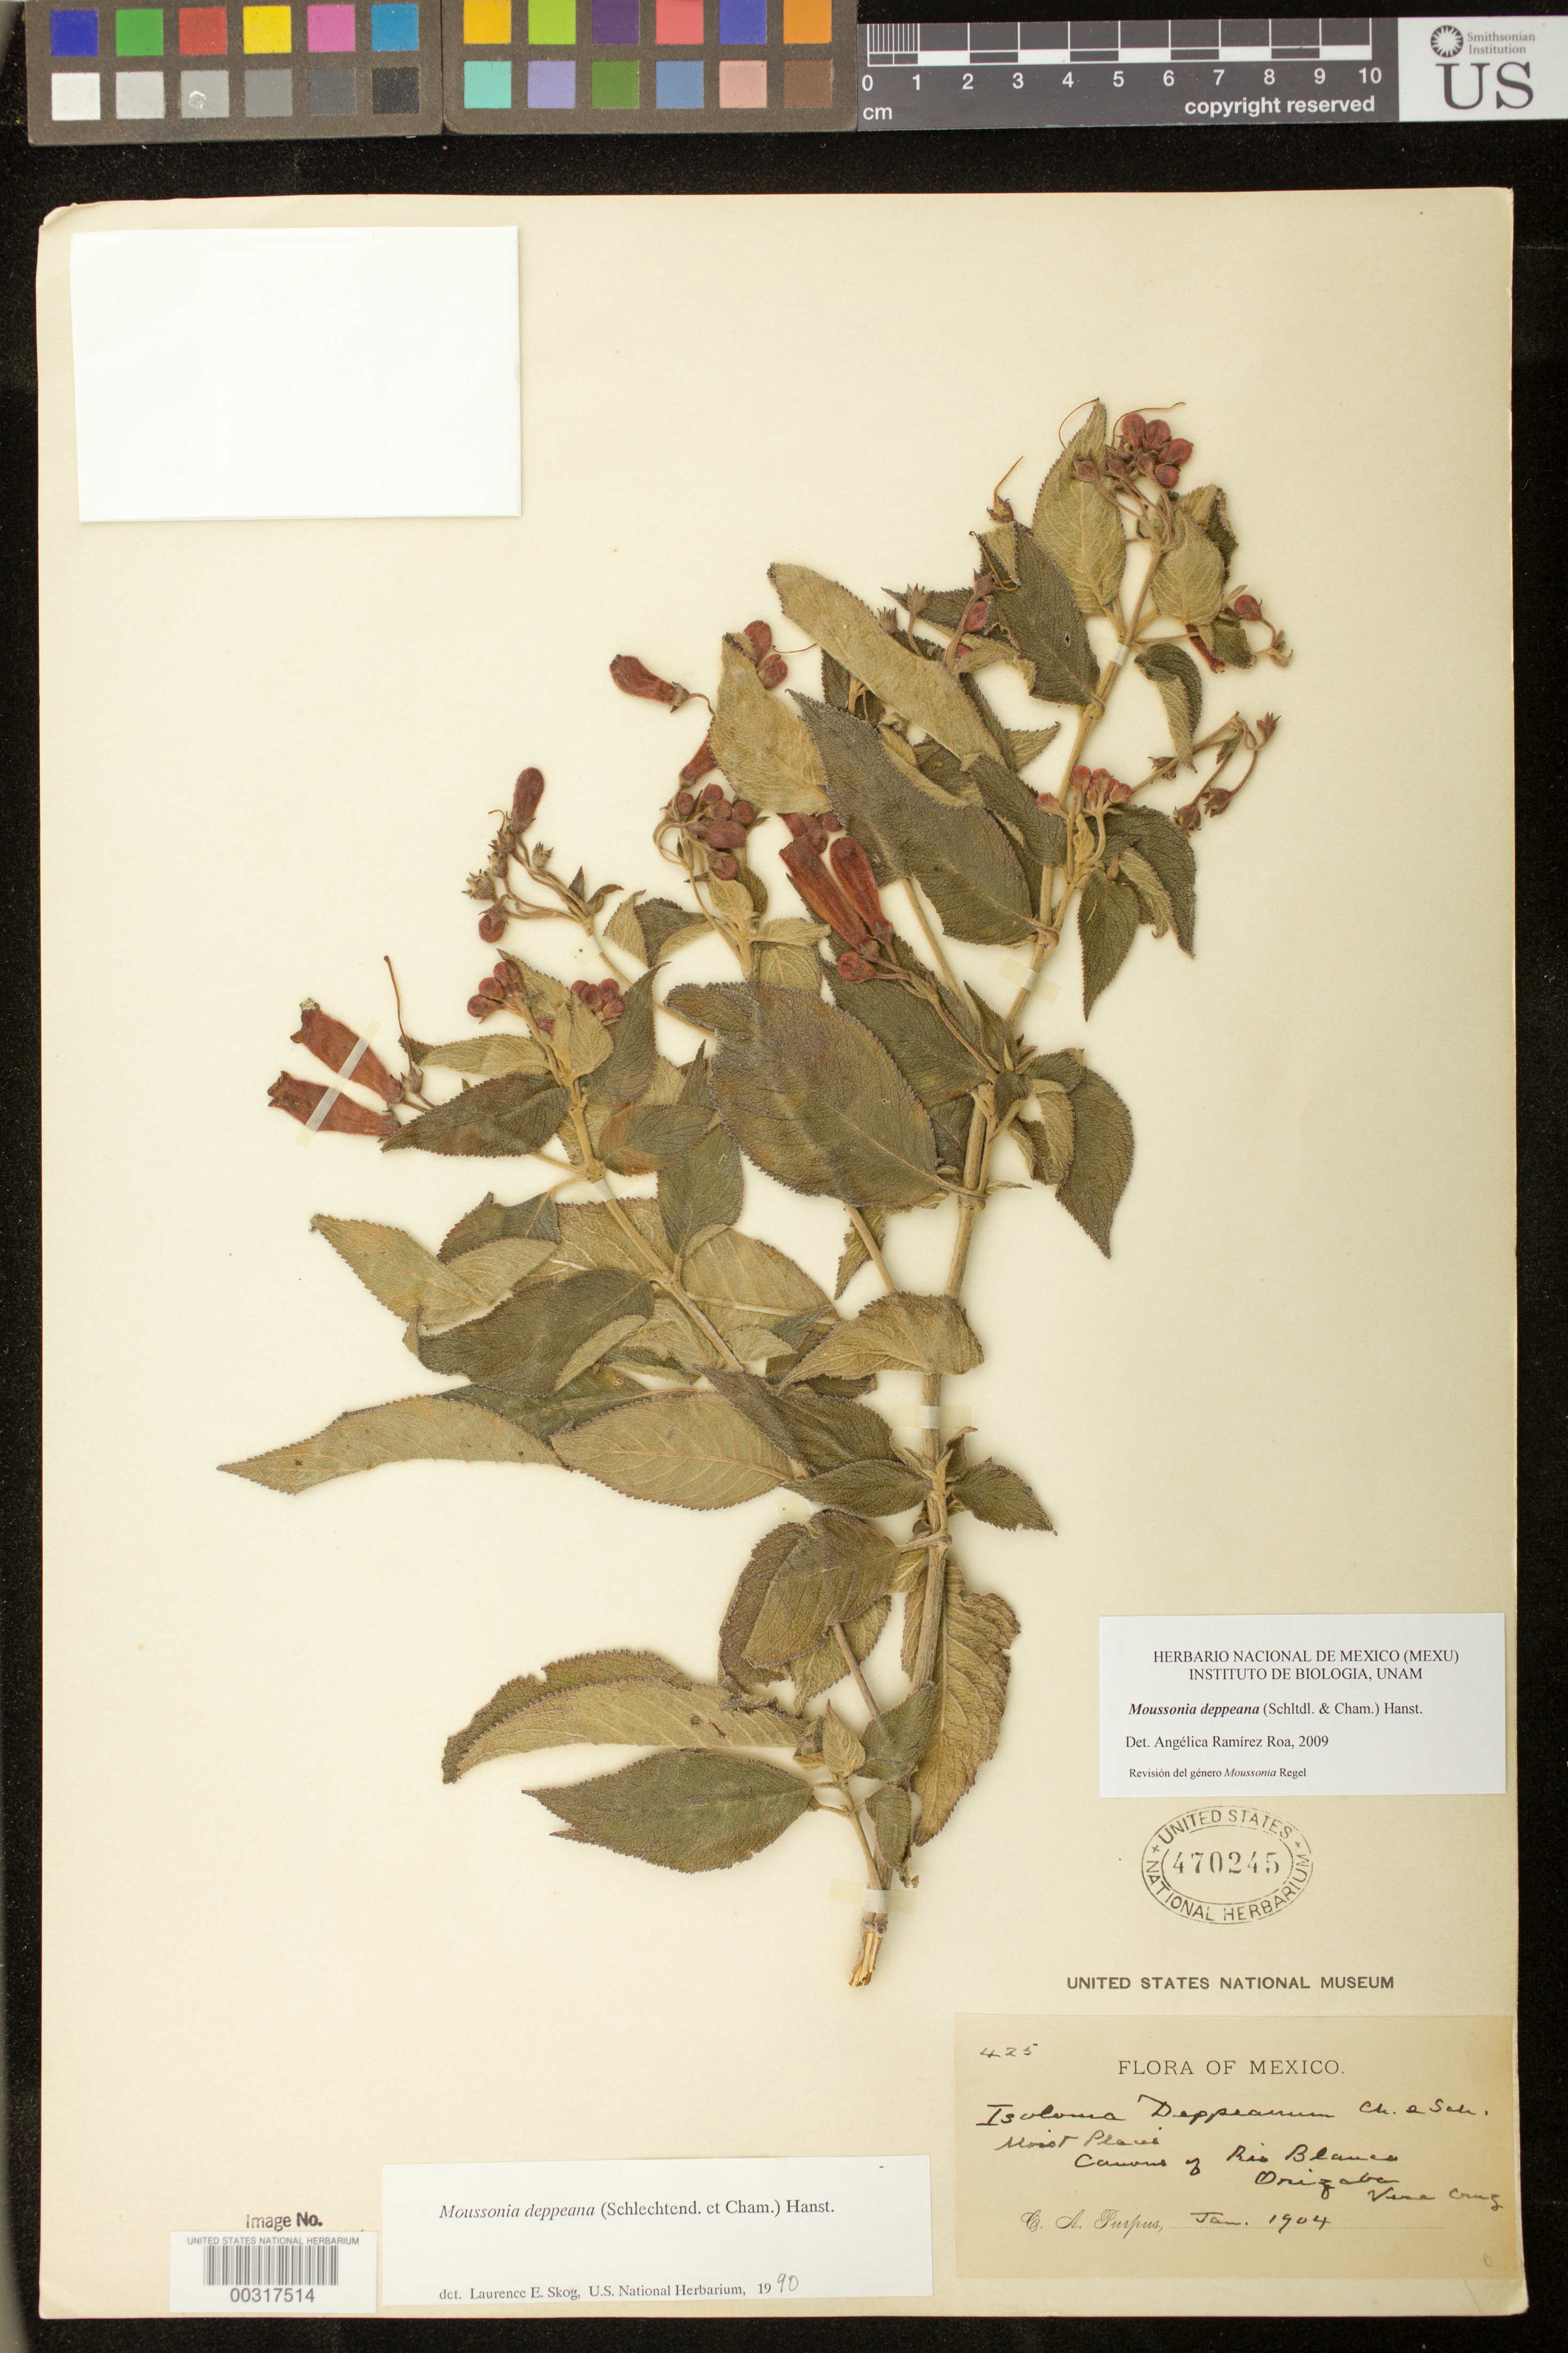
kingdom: Plantae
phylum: Tracheophyta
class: Magnoliopsida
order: Lamiales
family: Gesneriaceae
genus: Moussonia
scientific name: Moussonia deppeana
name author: (Schltdl. & Cham.) Klotzsch ex Hanst.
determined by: Ramírez-Roa, A.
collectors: C. A. Purpus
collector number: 425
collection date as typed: Jan 1904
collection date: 1904-01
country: Mexico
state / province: Veracruz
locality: Ca... of Rio Blanco, Orizaba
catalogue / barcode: US 470245